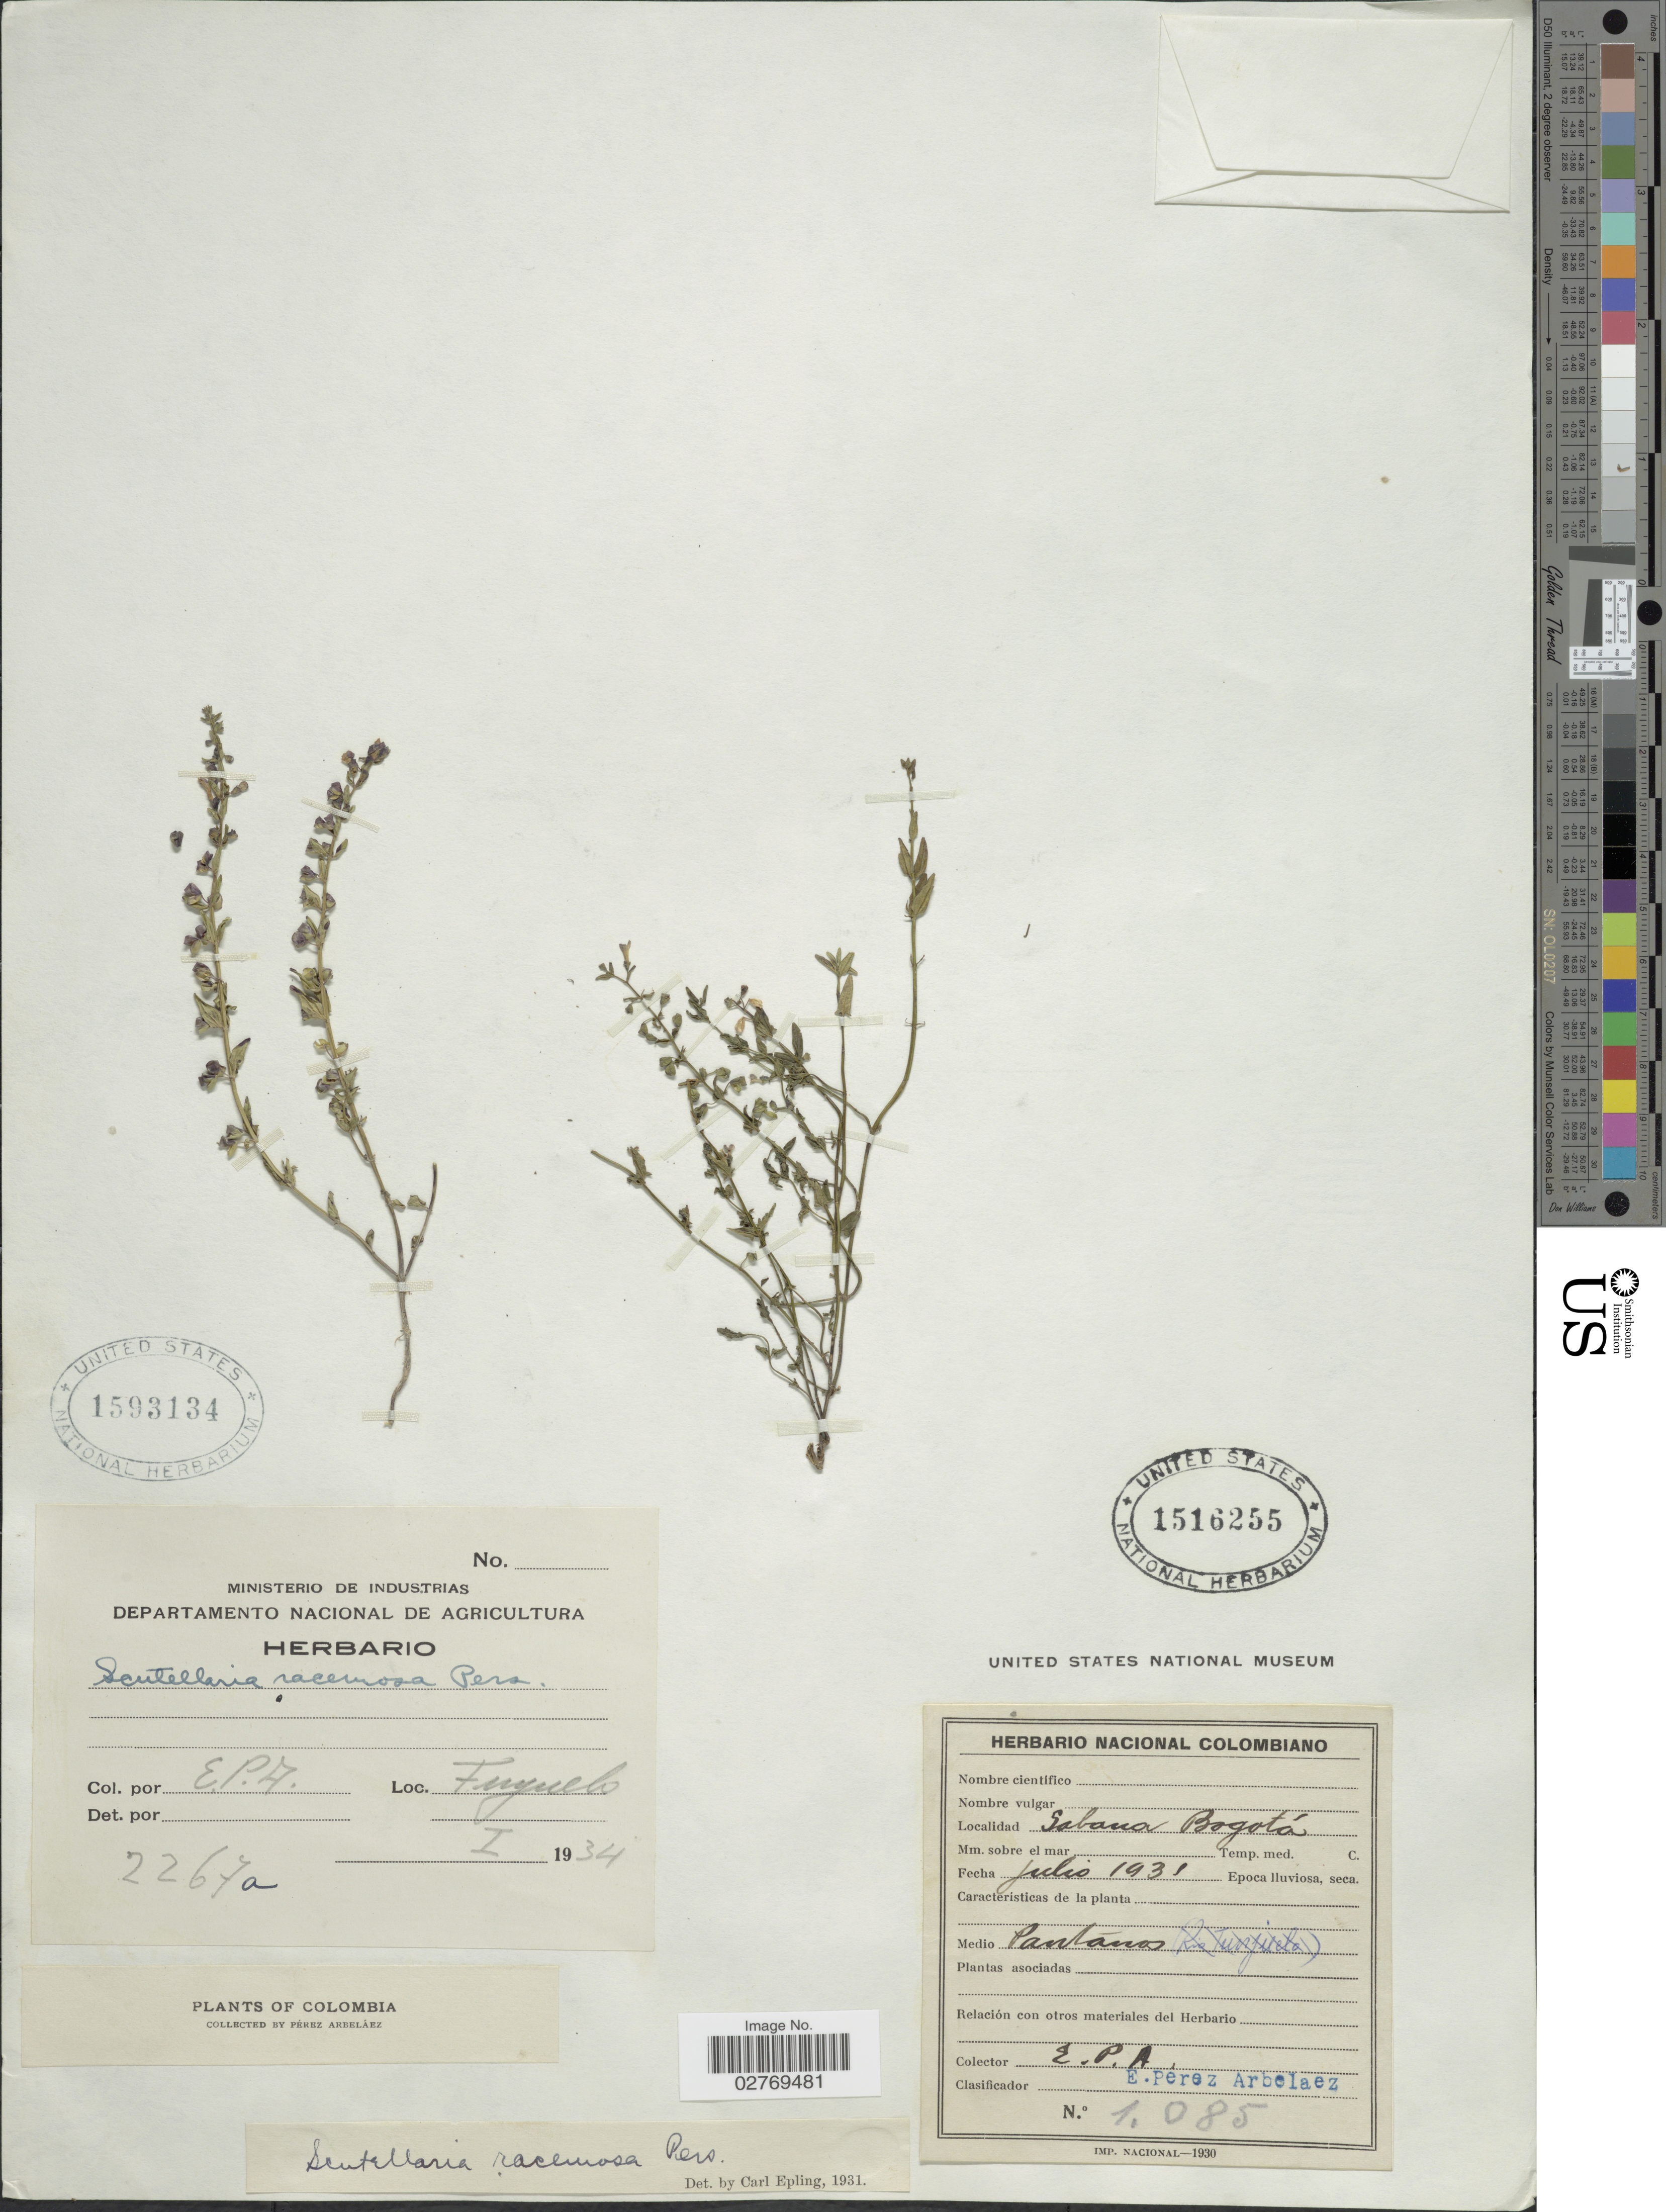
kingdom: Plantae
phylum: Tracheophyta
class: Magnoliopsida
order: Lamiales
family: Lamiaceae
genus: Scutellaria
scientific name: Scutellaria racemosa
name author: Pers.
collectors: E. Pérez Arbeláez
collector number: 2267a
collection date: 1934-01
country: Colombia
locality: Sabana Bogota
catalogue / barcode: US 1593134-2